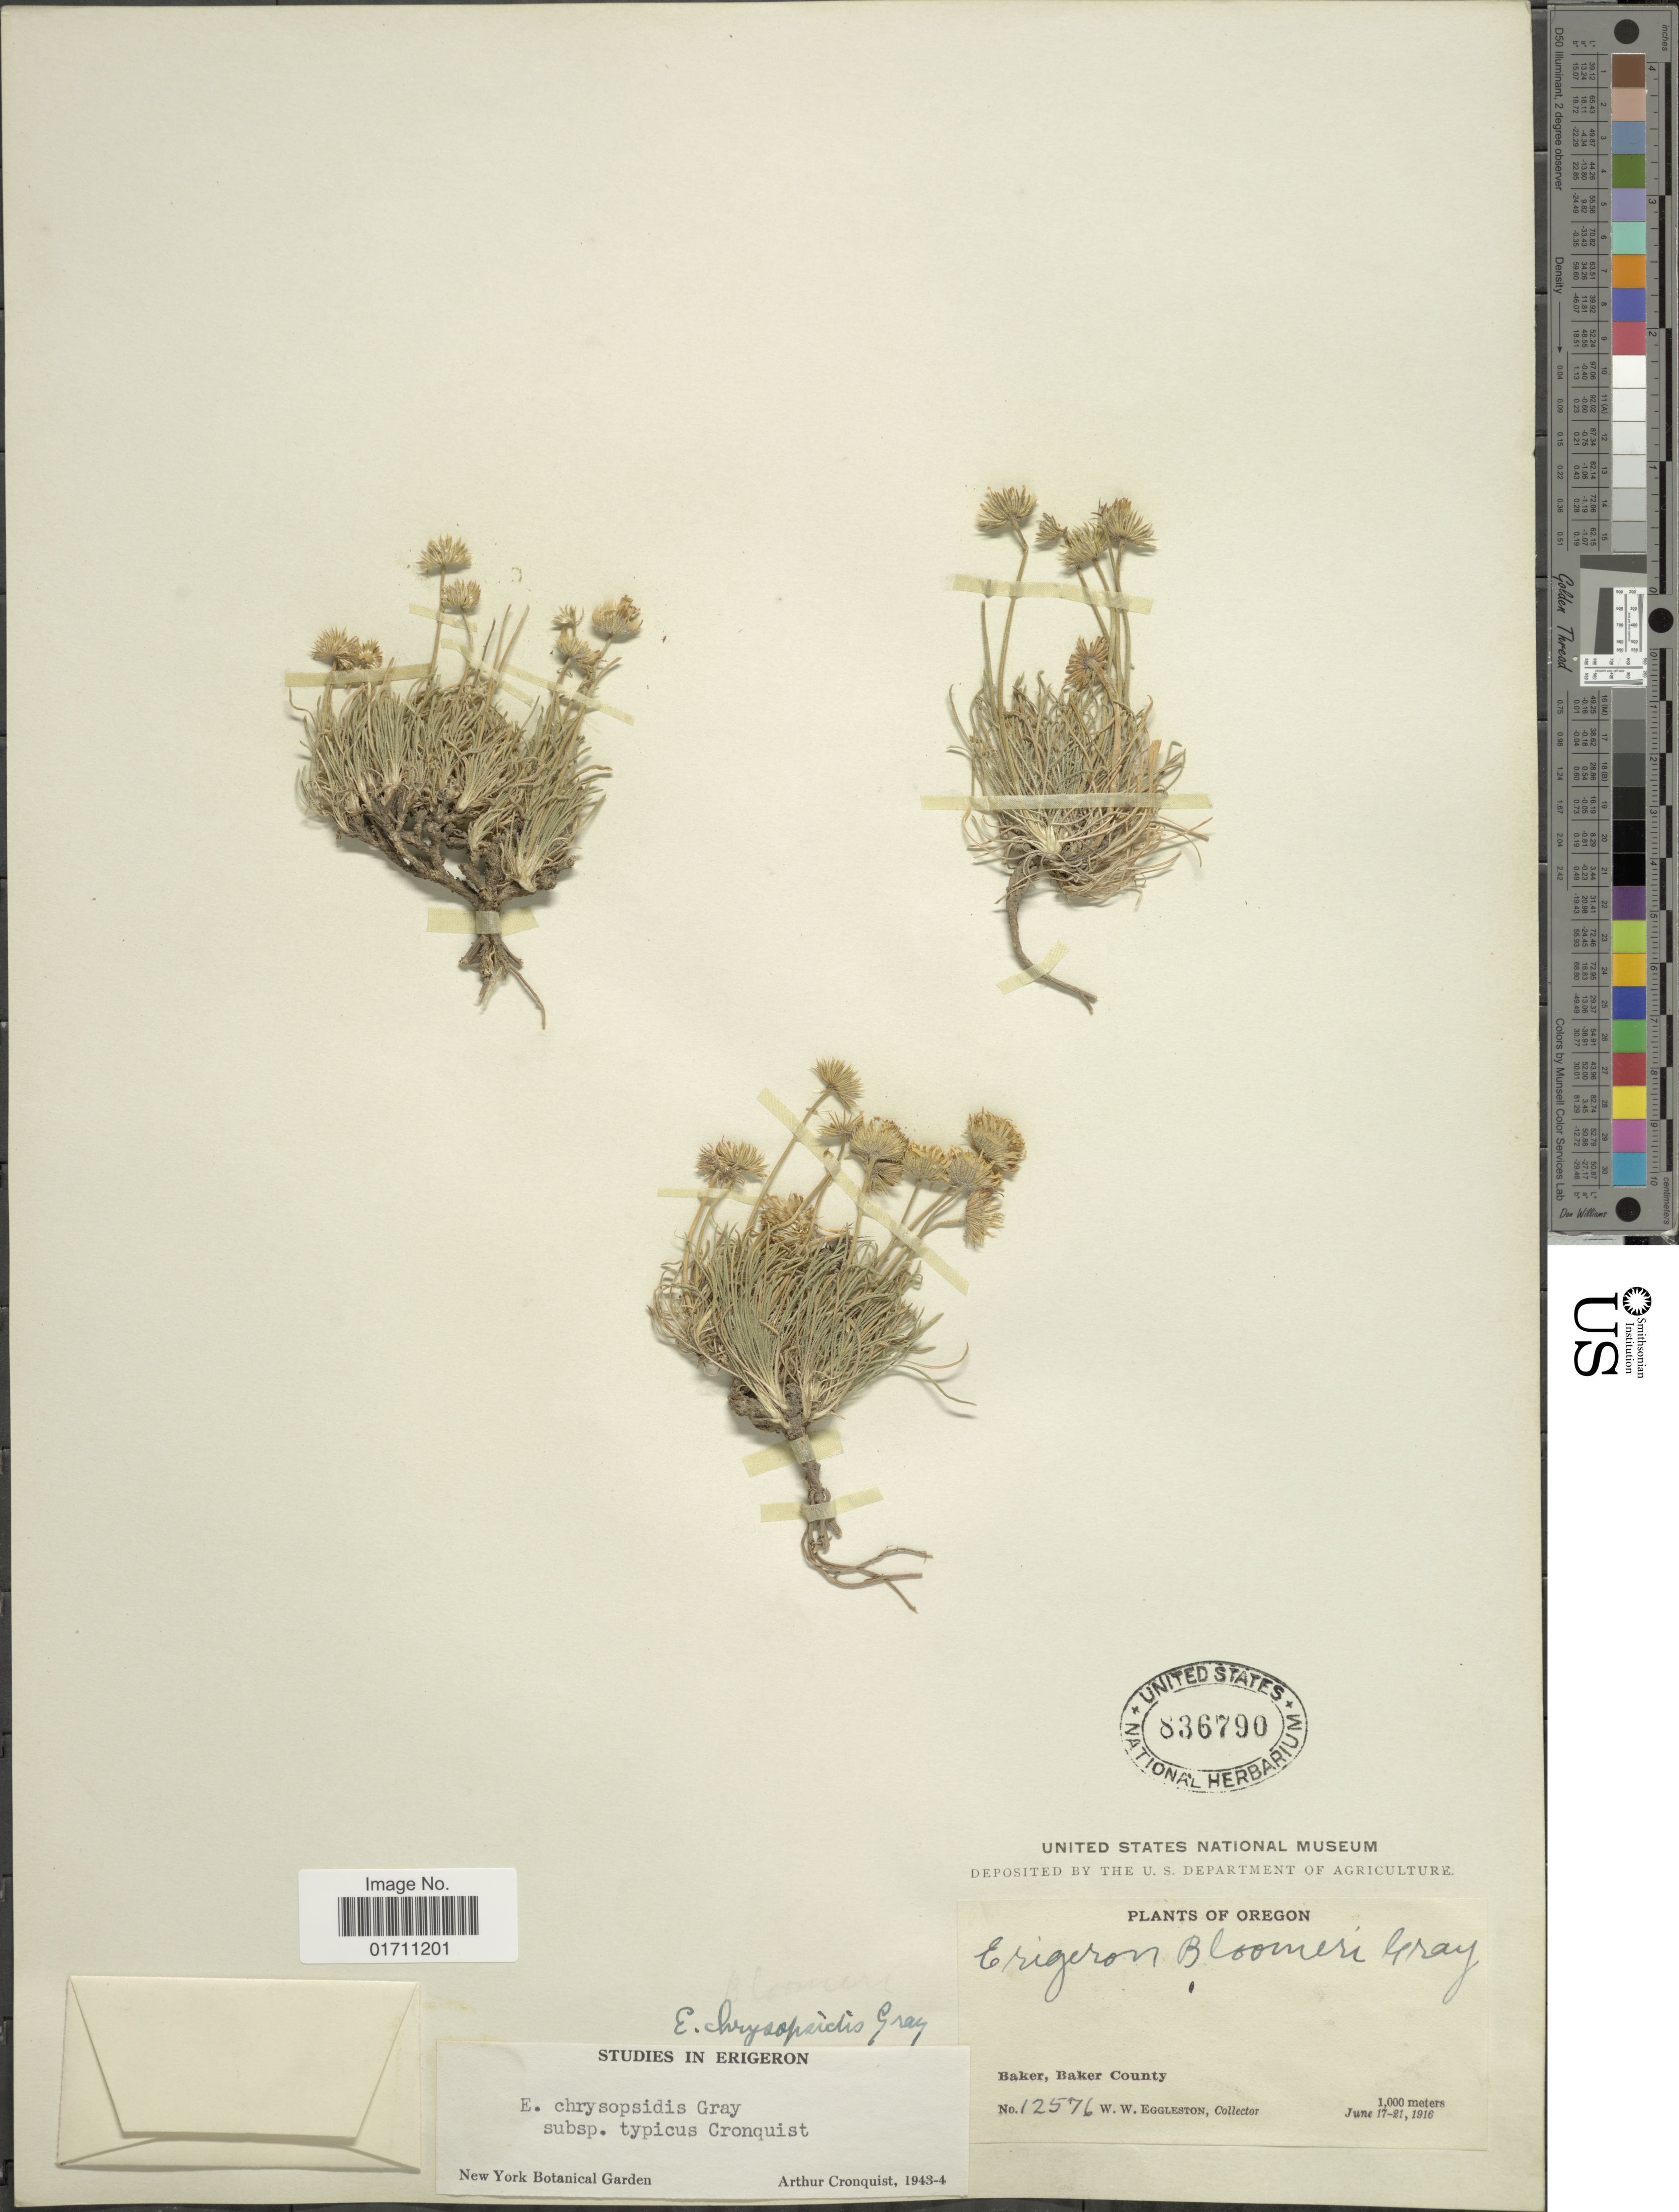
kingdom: Plantae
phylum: Tracheophyta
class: Magnoliopsida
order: Asterales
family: Asteraceae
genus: Erigeron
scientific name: Erigeron chrysopsidis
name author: A. Gray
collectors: W. W. Eggleston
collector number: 12576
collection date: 1916-06-17/1916-06-21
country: United States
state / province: Oregon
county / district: Baker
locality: Baker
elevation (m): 1000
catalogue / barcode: US 836790